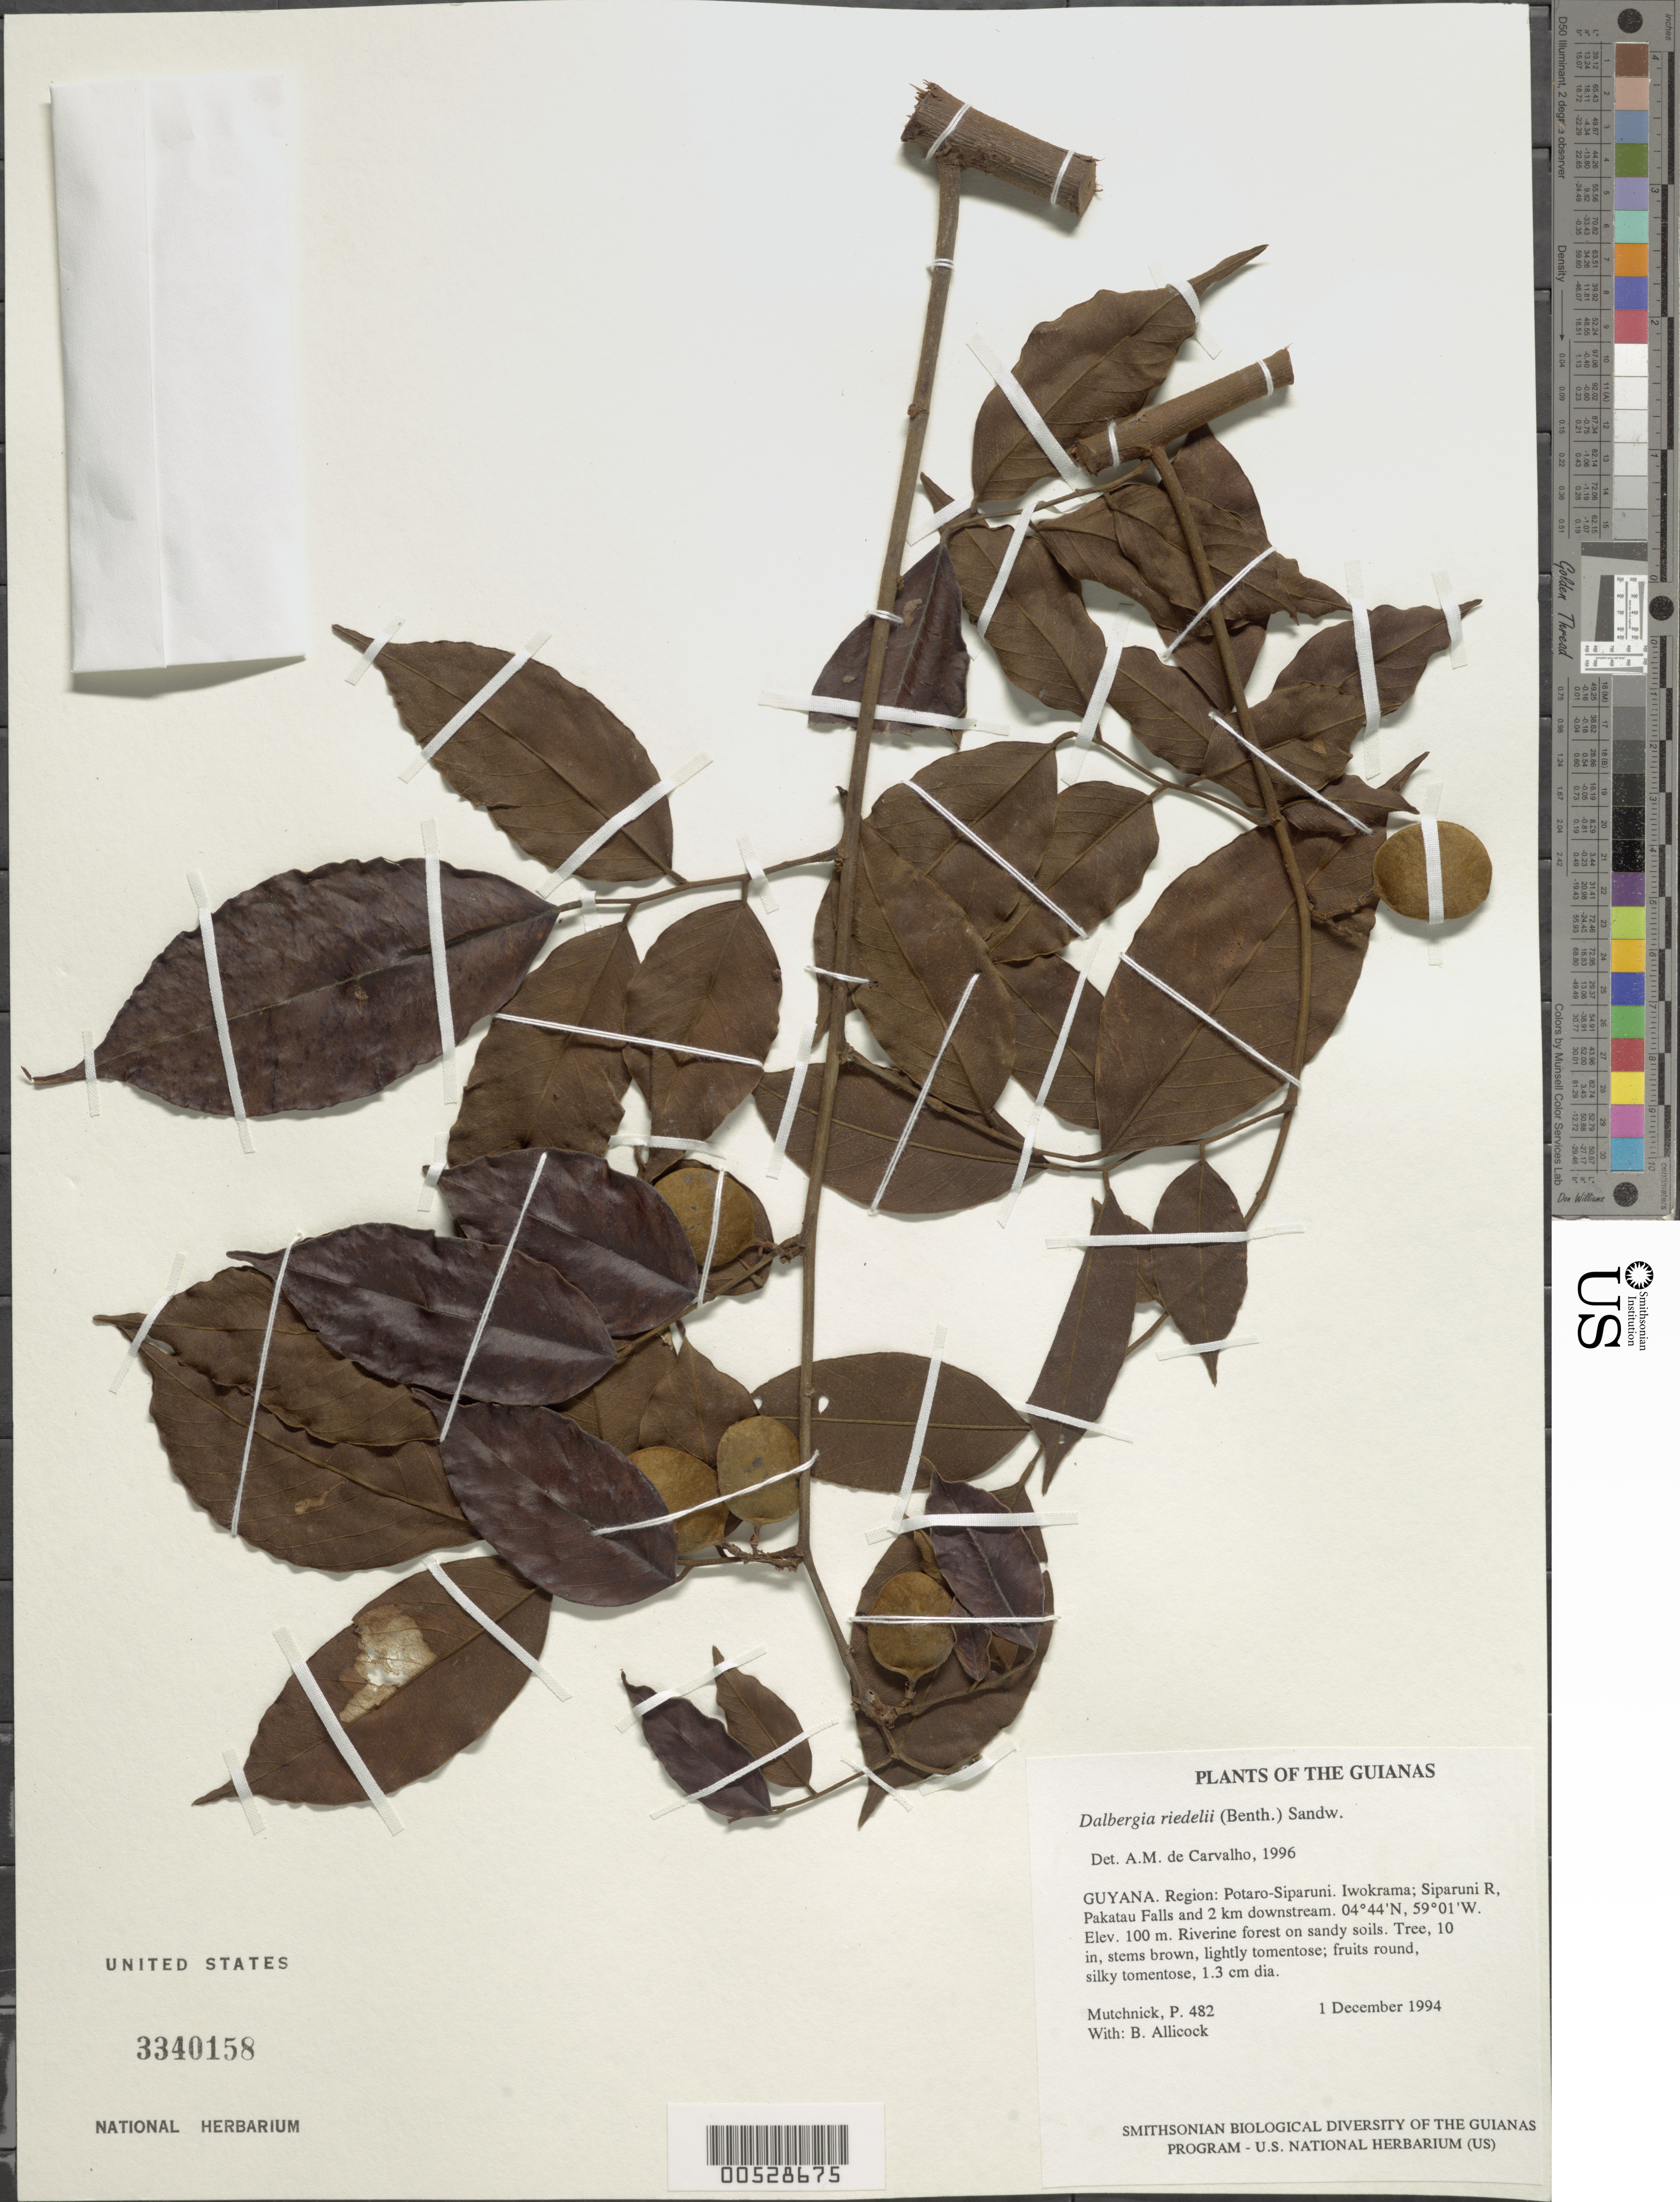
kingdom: Plantae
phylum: Tracheophyta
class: Magnoliopsida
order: Fabales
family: Fabaceae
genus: Dalbergia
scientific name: Dalbergia riedelii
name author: (Benth.) Sandwith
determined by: Carvalho, A. M. V. de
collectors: P. Mutchnick & B. Allicock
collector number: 482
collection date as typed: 1 December 1994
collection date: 1994-12-01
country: Guyana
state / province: Potaro-Siparuni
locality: Iwokrama; Siparuni R, Pakatau Falls and 2 km downstream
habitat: Riverine forest on sandy soils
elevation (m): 100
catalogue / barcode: US 3340158